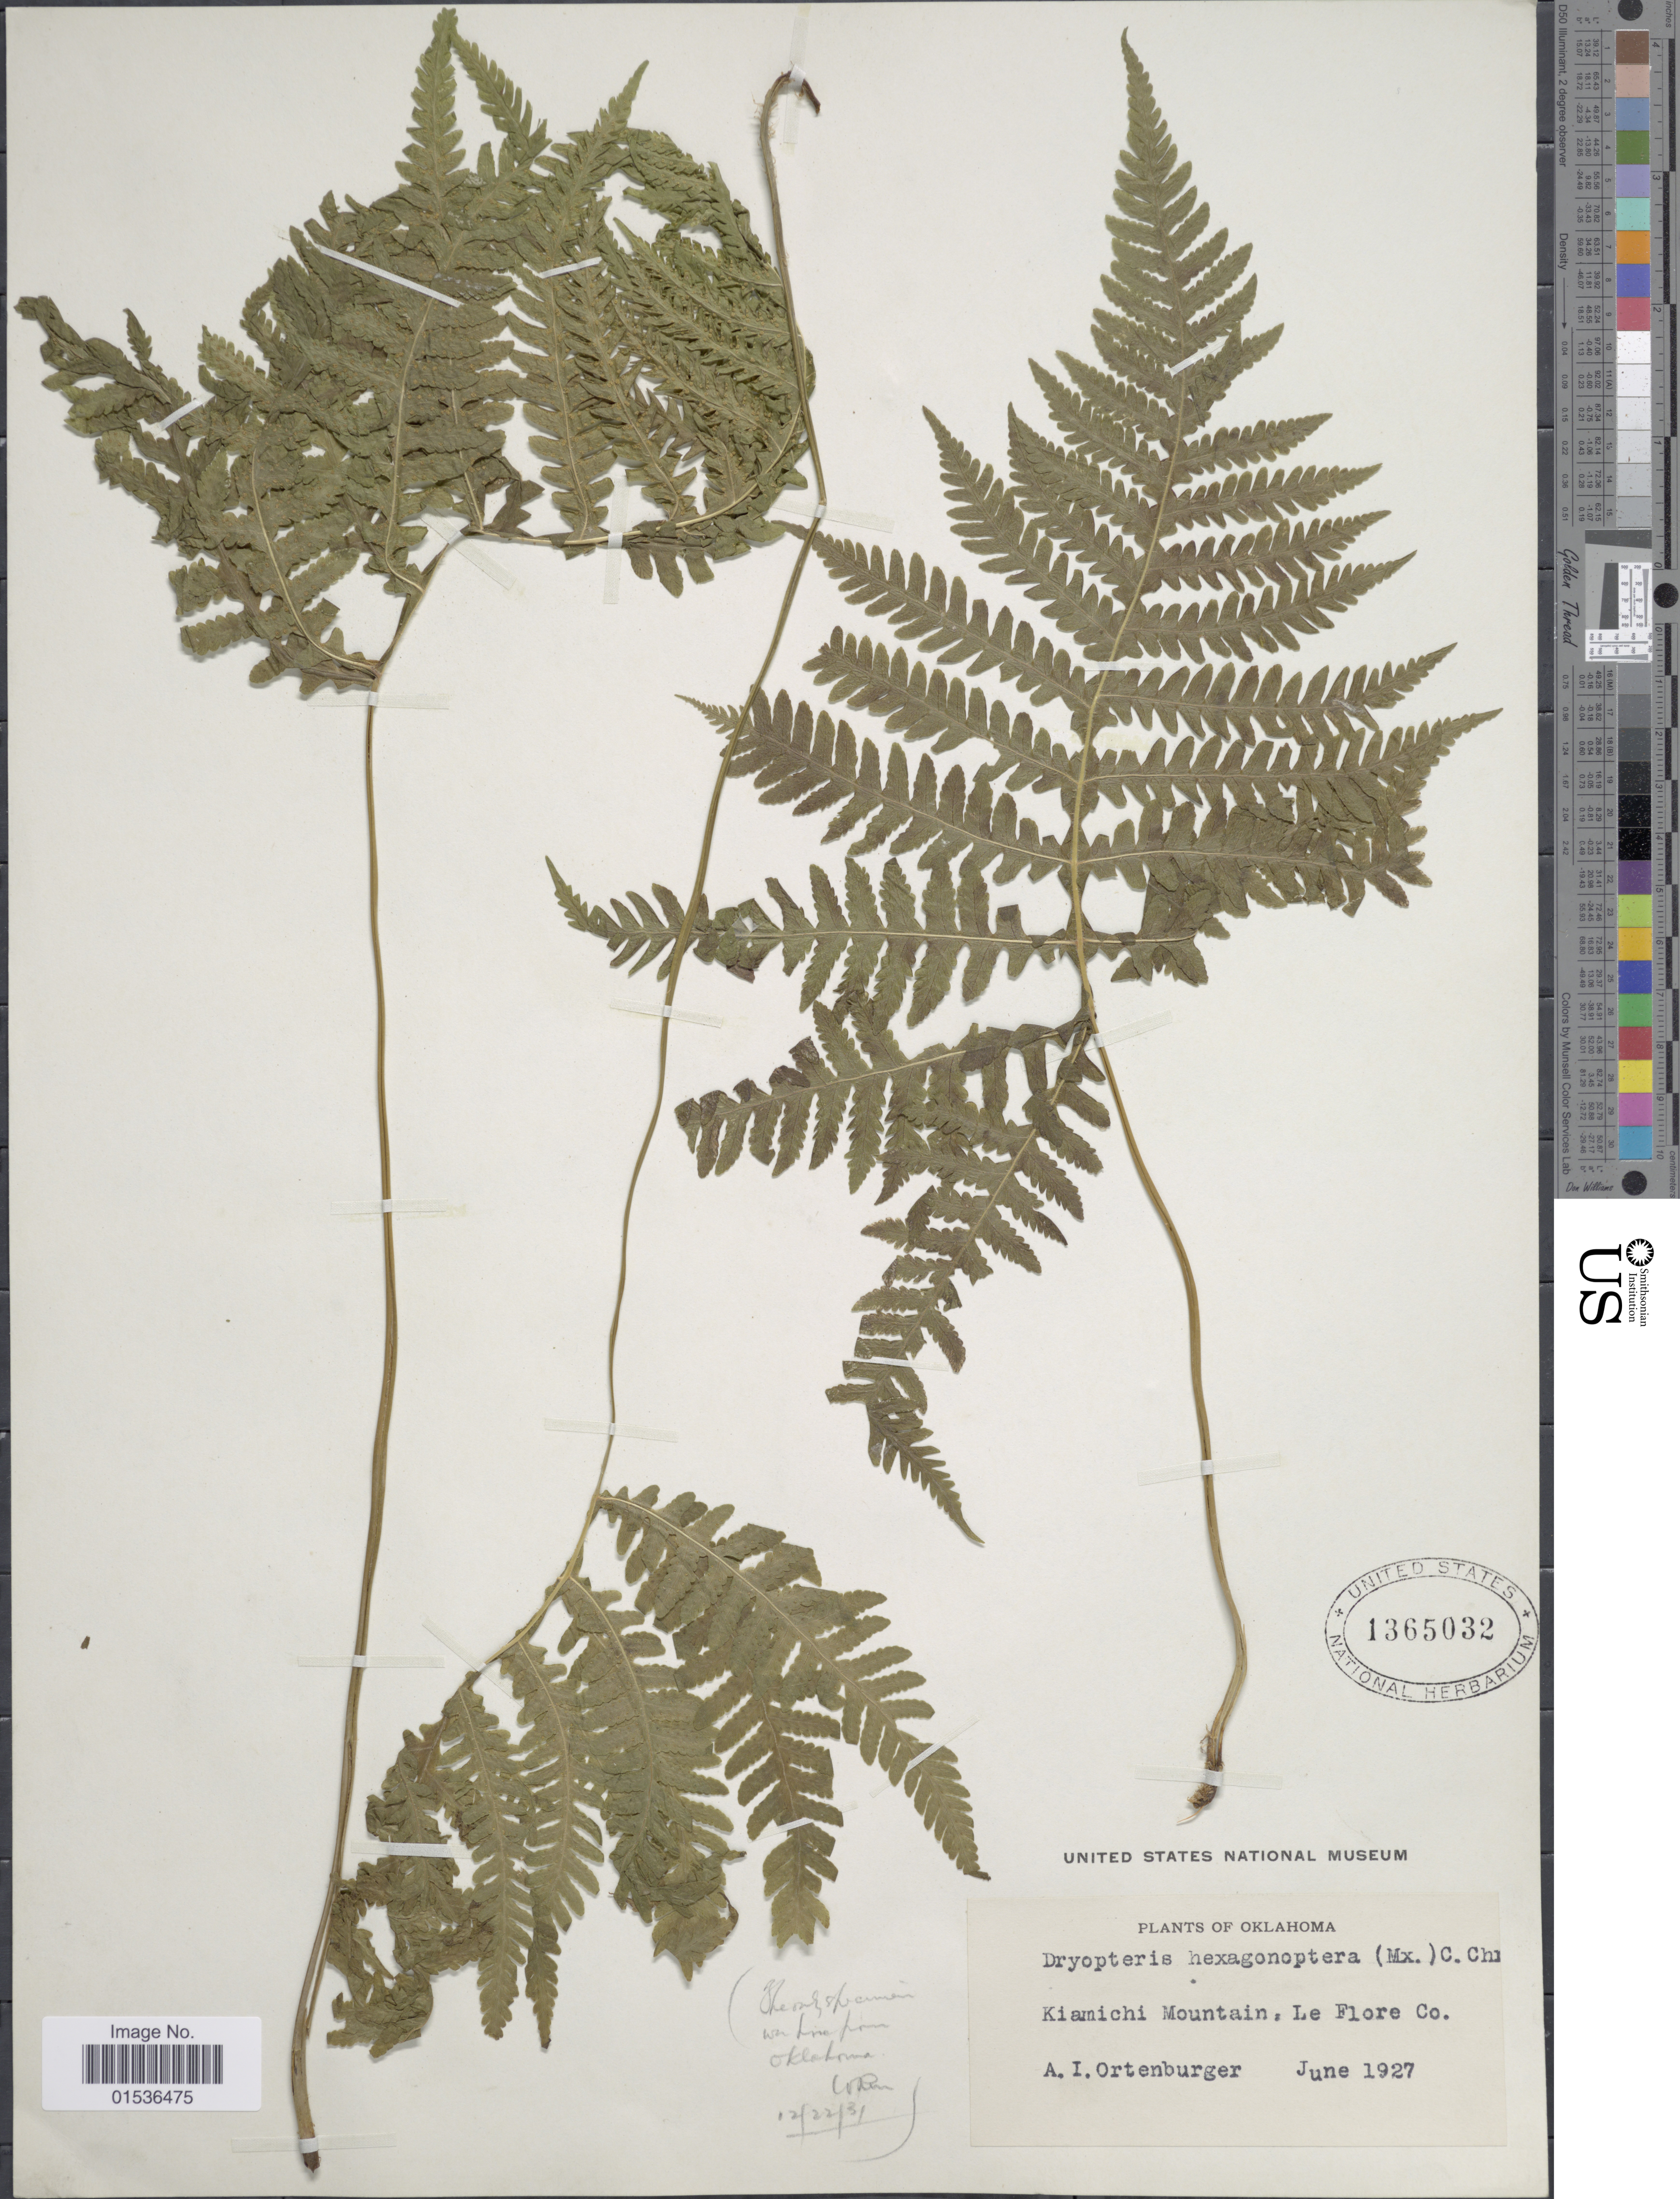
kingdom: Plantae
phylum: Tracheophyta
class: Polypodiopsida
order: Polypodiales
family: Thelypteridaceae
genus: Phegopteris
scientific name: Phegopteris hexagonoptera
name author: (Michx.) Fée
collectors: A. Ortenburger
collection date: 1927-06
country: United States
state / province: Oklahoma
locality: Oklahoma, Kiamichi Mountain, Le Flore Co.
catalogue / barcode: US 1365032